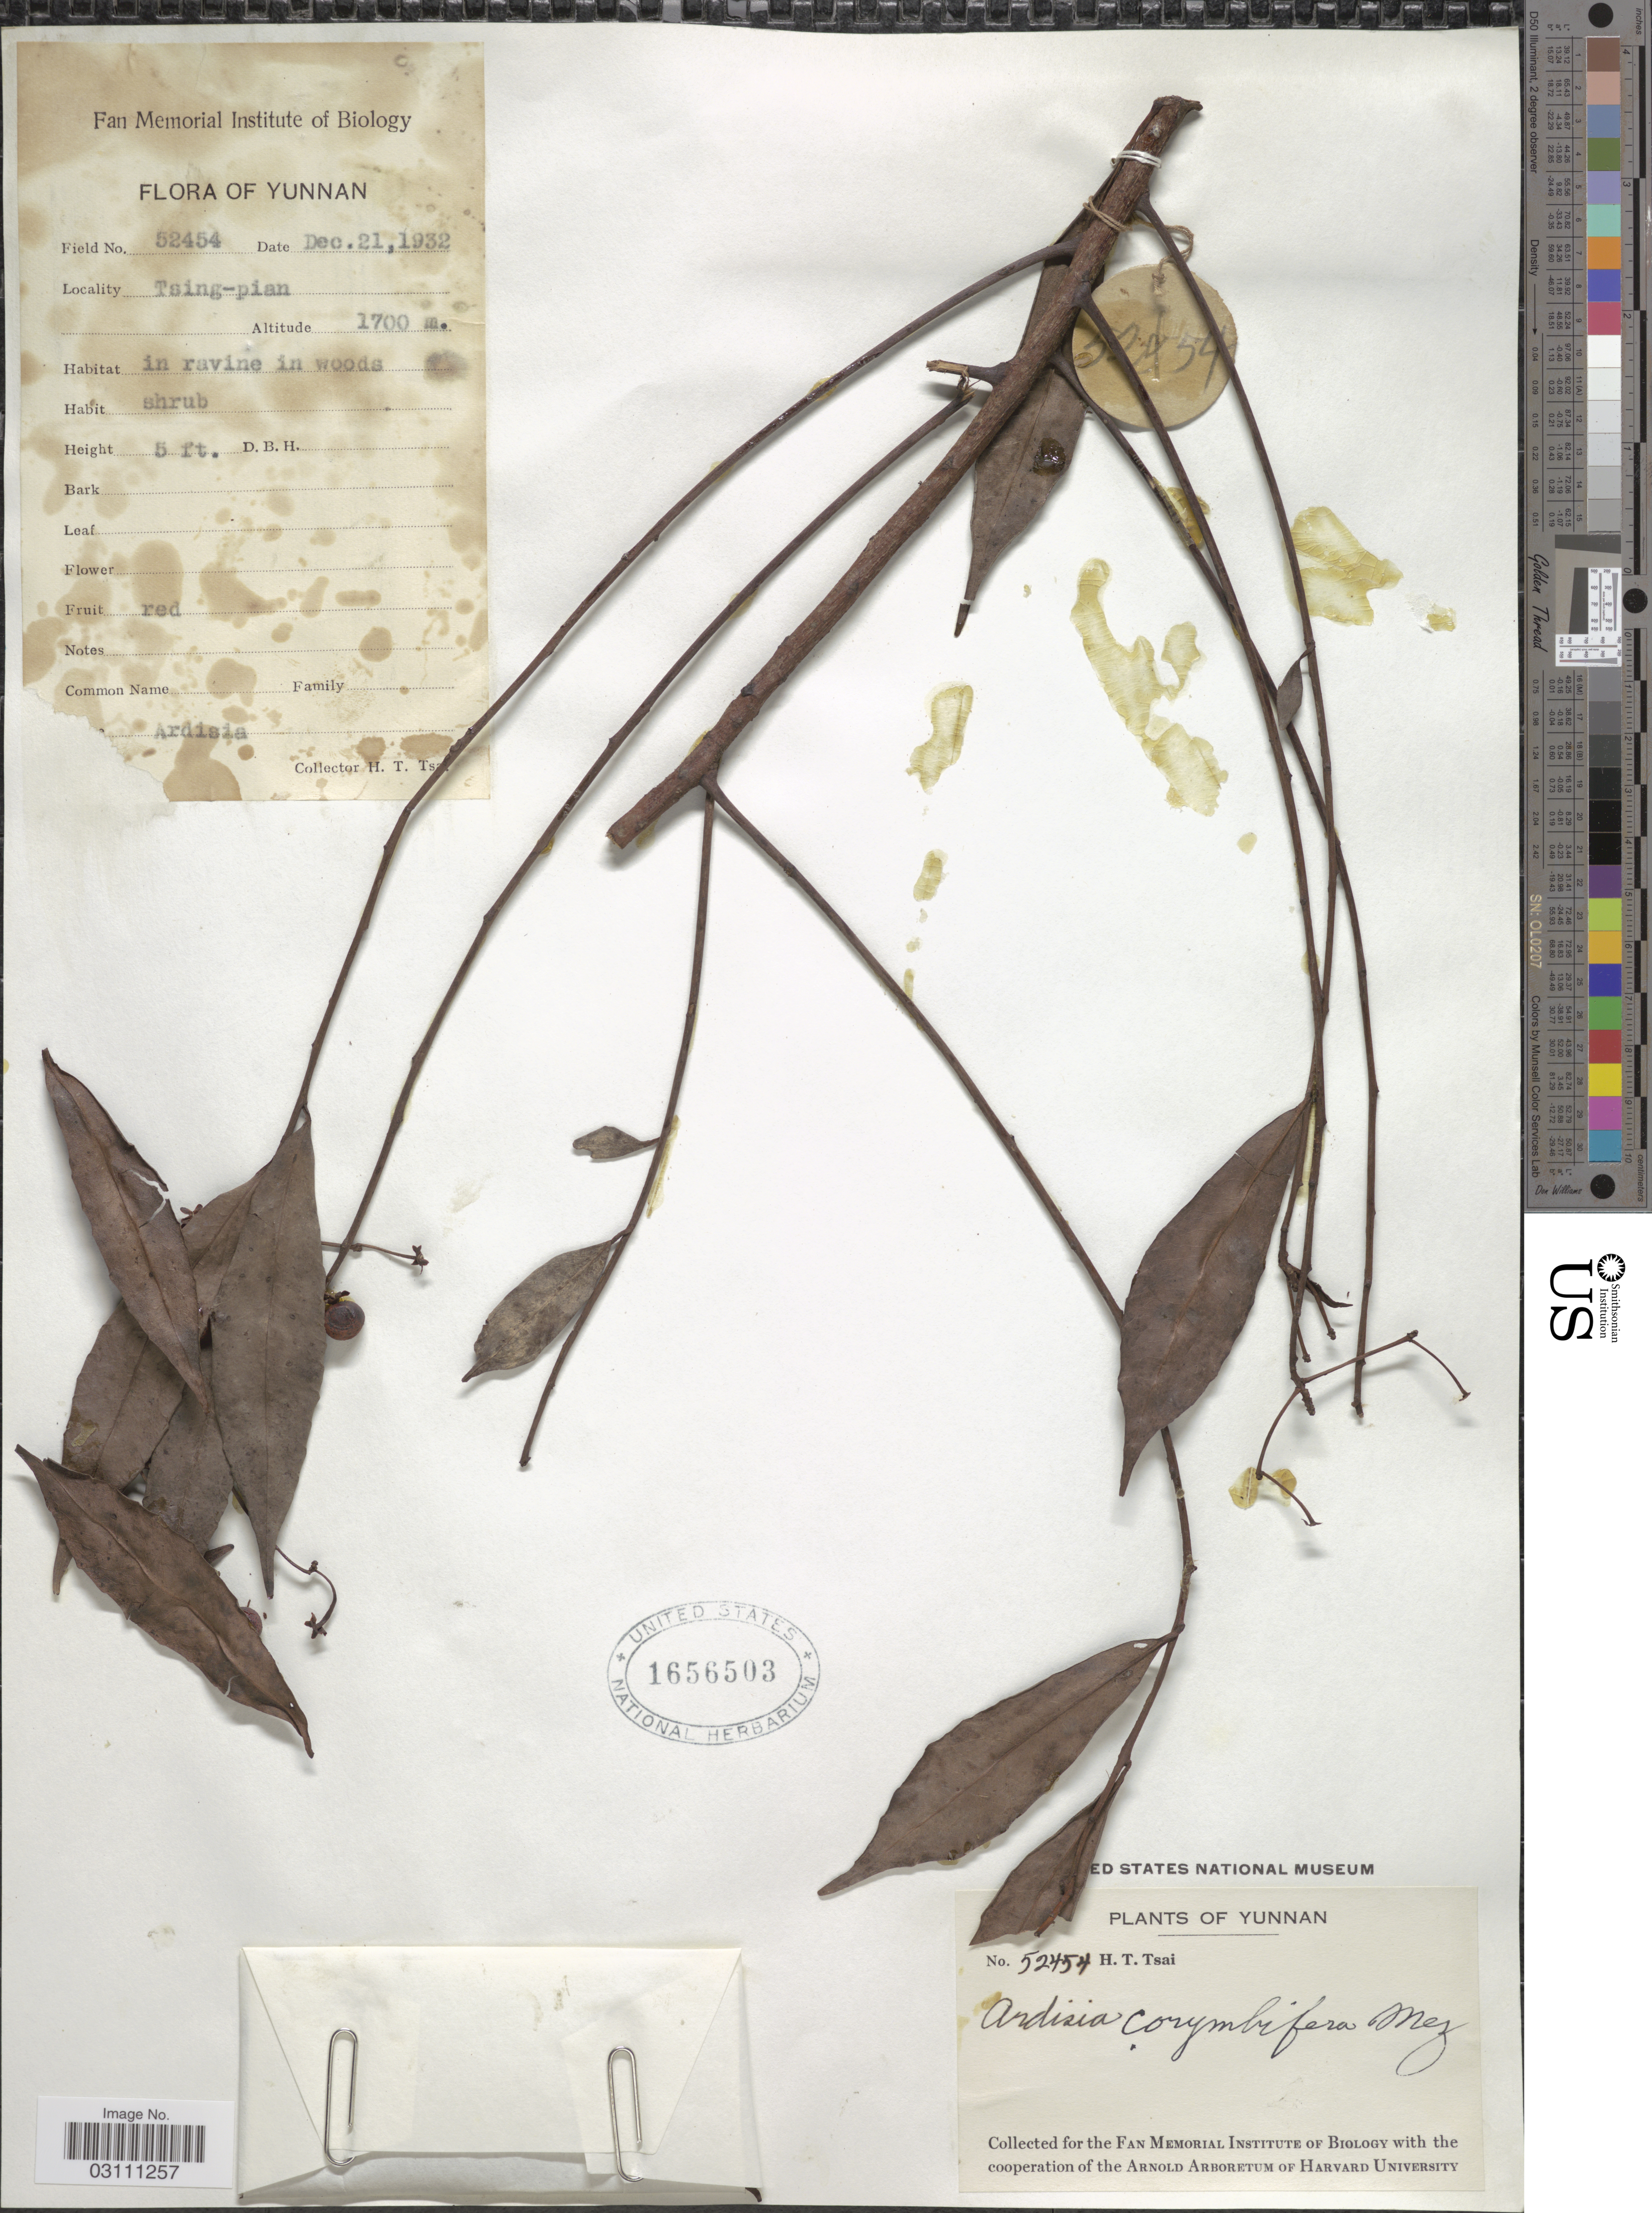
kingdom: Plantae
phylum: Tracheophyta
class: Magnoliopsida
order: Ericales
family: Primulaceae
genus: Ardisia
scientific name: Ardisia corymbifera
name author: Mez in Engl.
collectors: H. Tsai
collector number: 52454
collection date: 1932-12-21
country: China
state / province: Yunnan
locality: Tsing-pian.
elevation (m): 1700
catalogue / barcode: US 1656503